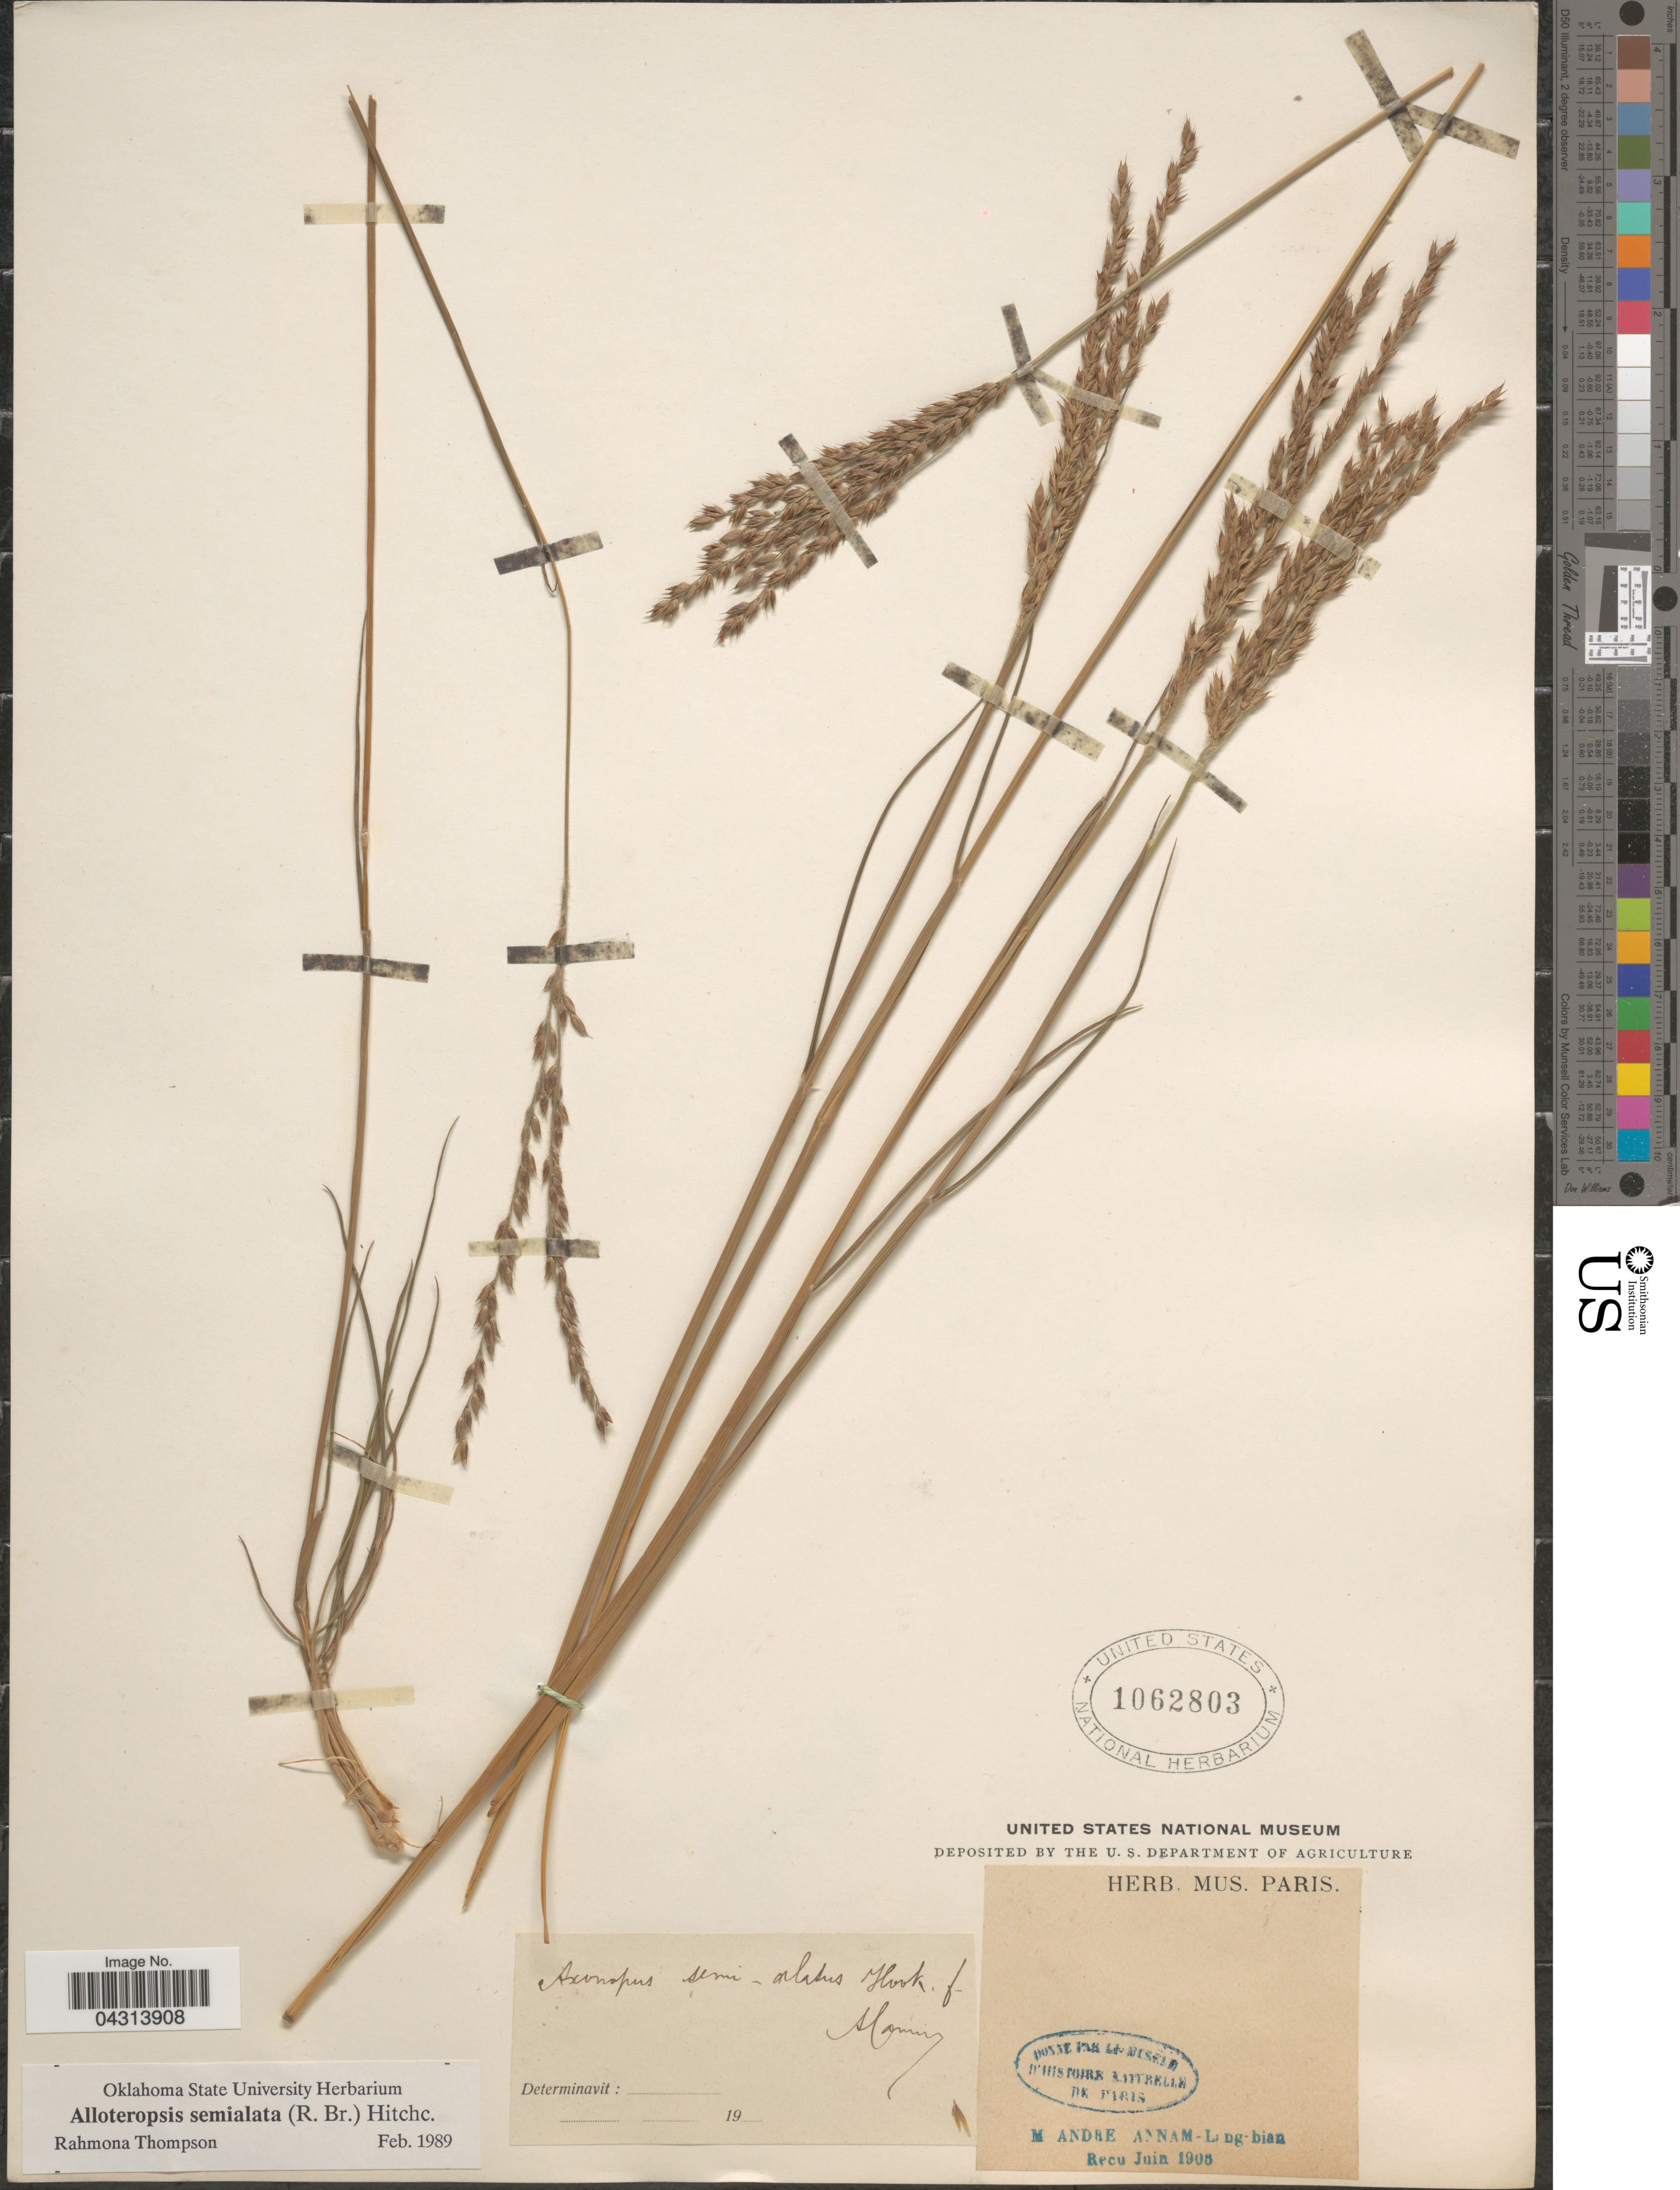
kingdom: Plantae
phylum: Tracheophyta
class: Liliopsida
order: Poales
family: Poaceae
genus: Alloteropsis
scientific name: Alloteropsis semialata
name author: (R. Br.) Hitchc.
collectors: M. Andre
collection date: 1906-06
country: Vietnam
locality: Annam-Lang-bian.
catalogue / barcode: US 1062803